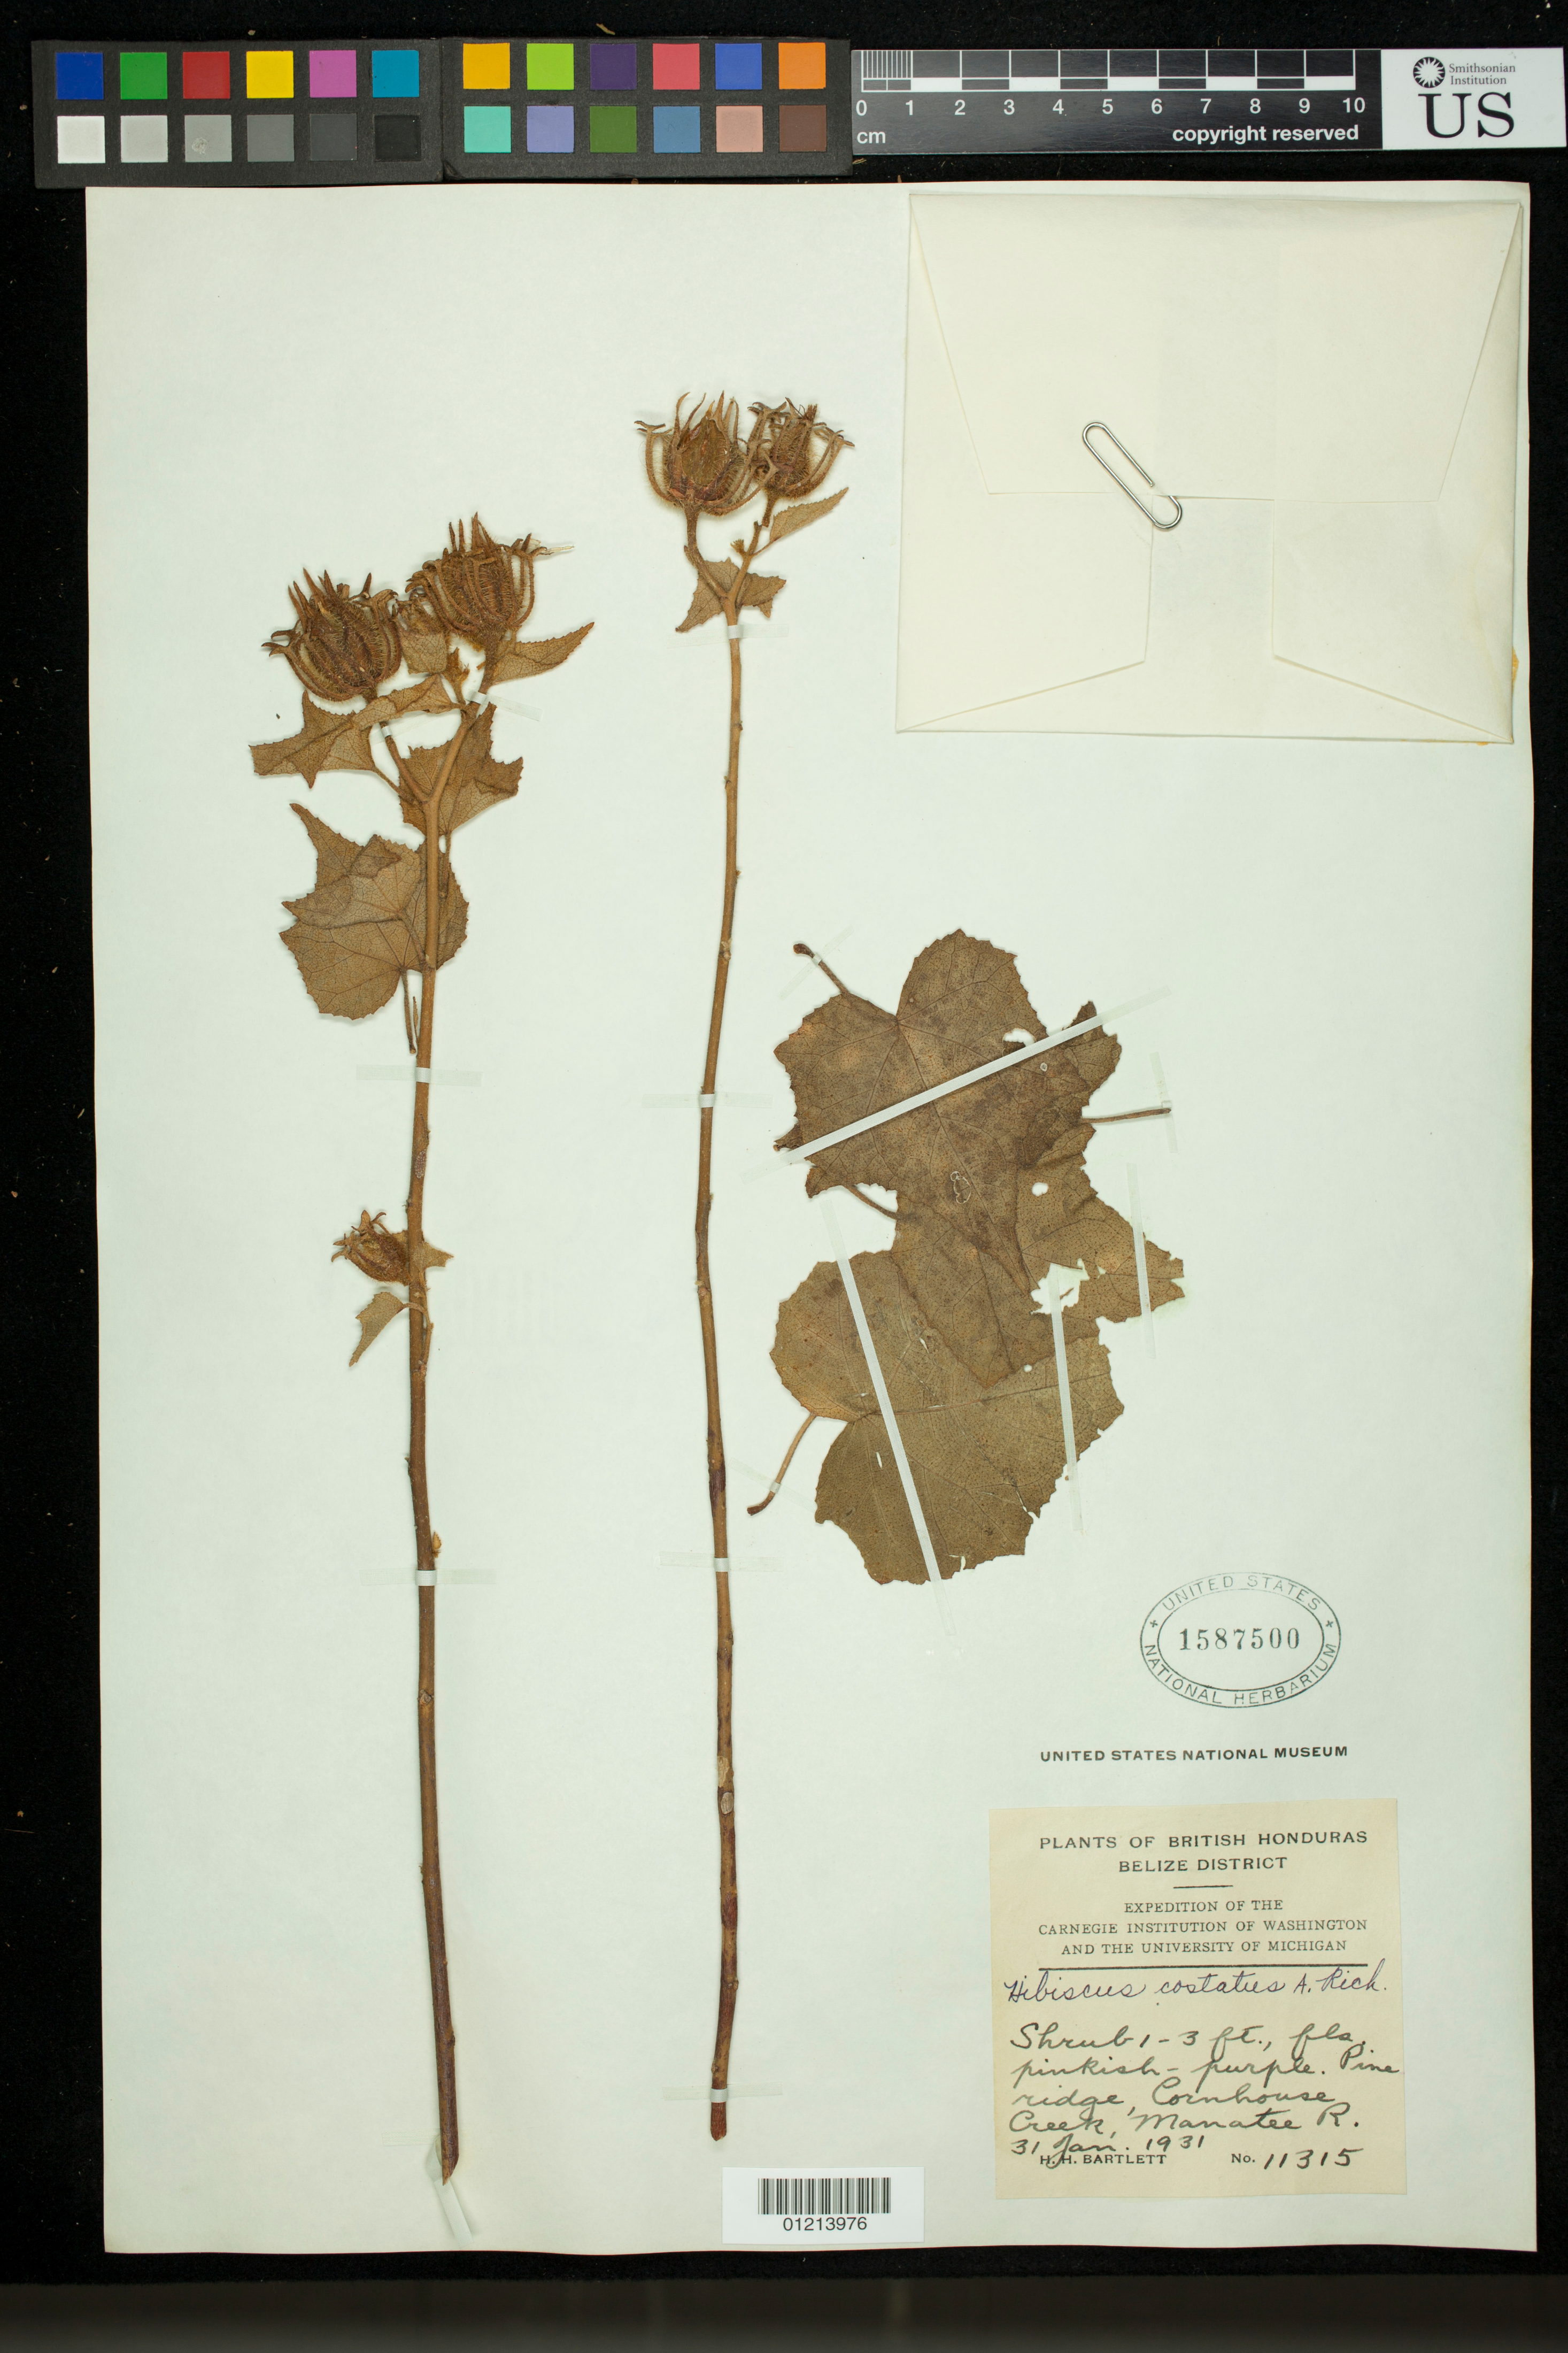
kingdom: Plantae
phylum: Tracheophyta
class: Magnoliopsida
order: Malvales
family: Malvaceae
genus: Sabdariffa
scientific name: Sabdariffa costata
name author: (A. Rich.) M.M. Hanes & R.L. Barrett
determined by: Dorr, Laurence J., Curator (BOT), Smithsonian Institution - National Museum of Natural History (UNITED STATES)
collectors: H. H. Bartlett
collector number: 11315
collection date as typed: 31 Jan 1931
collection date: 1931-01-31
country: Belize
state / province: Belize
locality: British Honduras, Belize District. Pine ridge, Cornhouse Creek, Manatee R.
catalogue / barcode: US 1587500